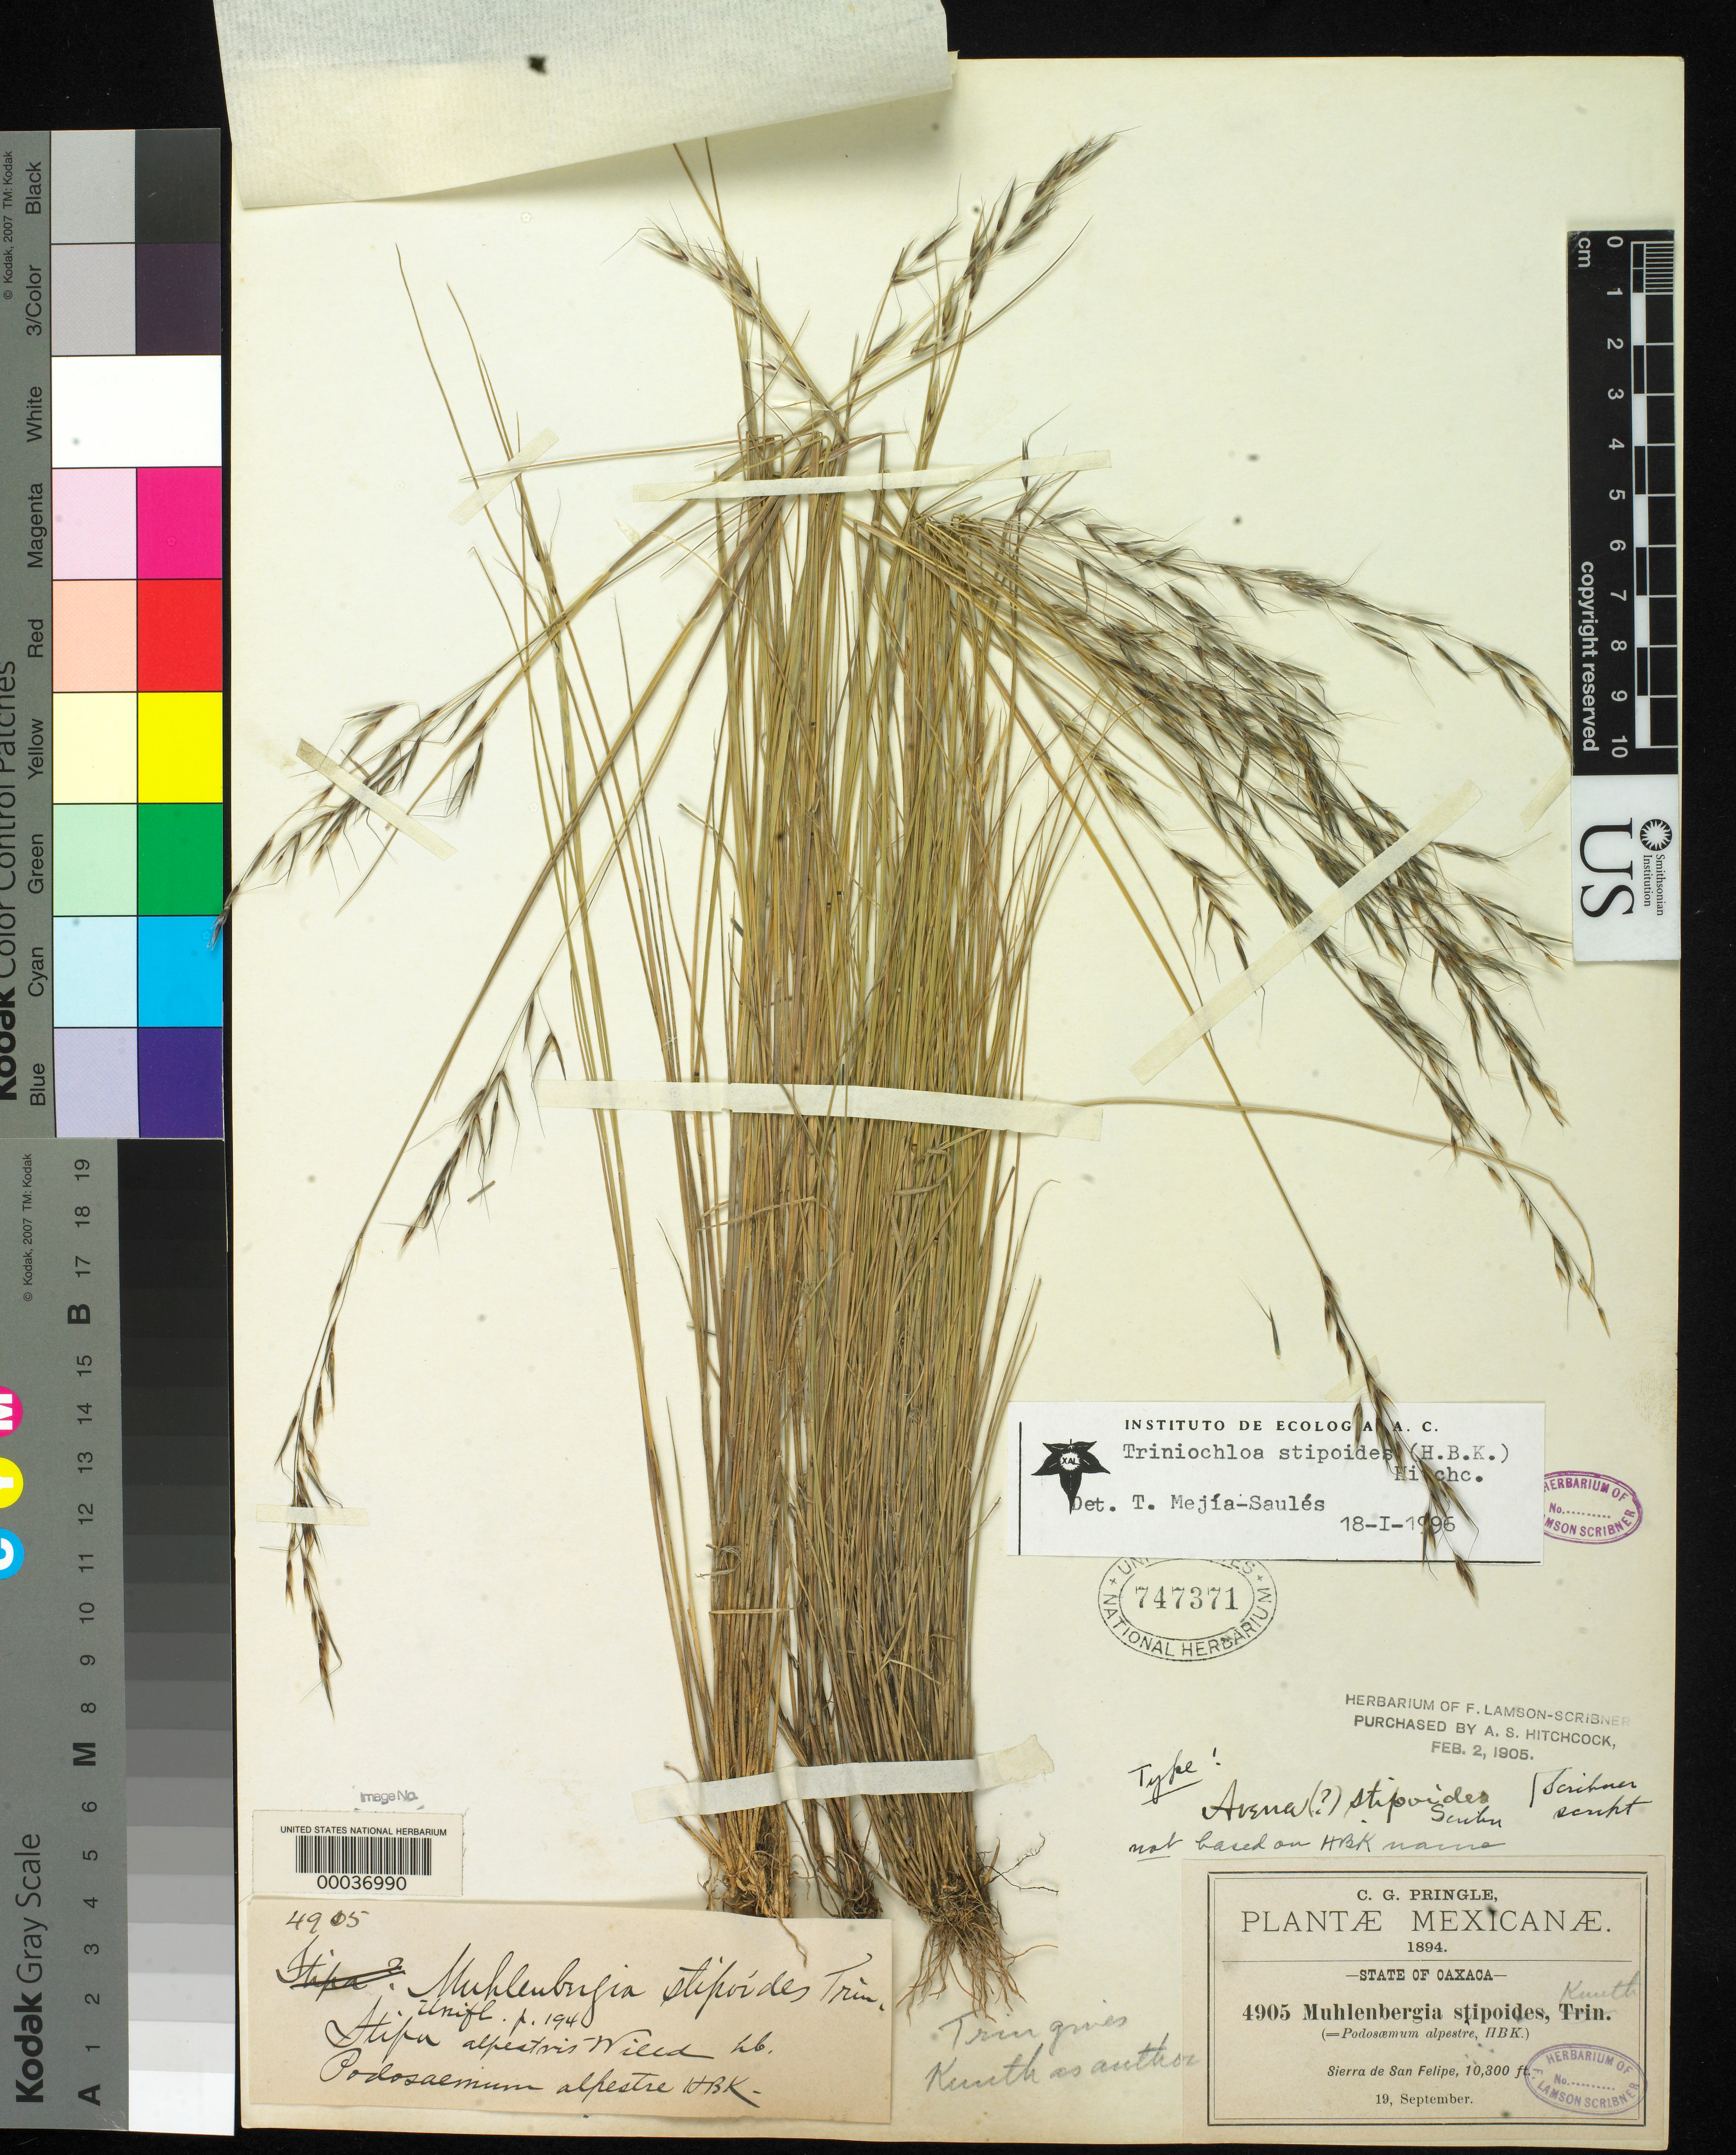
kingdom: Plantae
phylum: Tracheophyta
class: Liliopsida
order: Poales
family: Poaceae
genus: Avena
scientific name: Avena stipoides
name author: Scribn.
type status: Holotype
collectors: C. G. Pringle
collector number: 4905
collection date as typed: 19 Sep 1894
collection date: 1894-09-19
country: Mexico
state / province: Oaxaca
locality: Sierra de San Felipe.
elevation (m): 3139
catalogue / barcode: US 747371